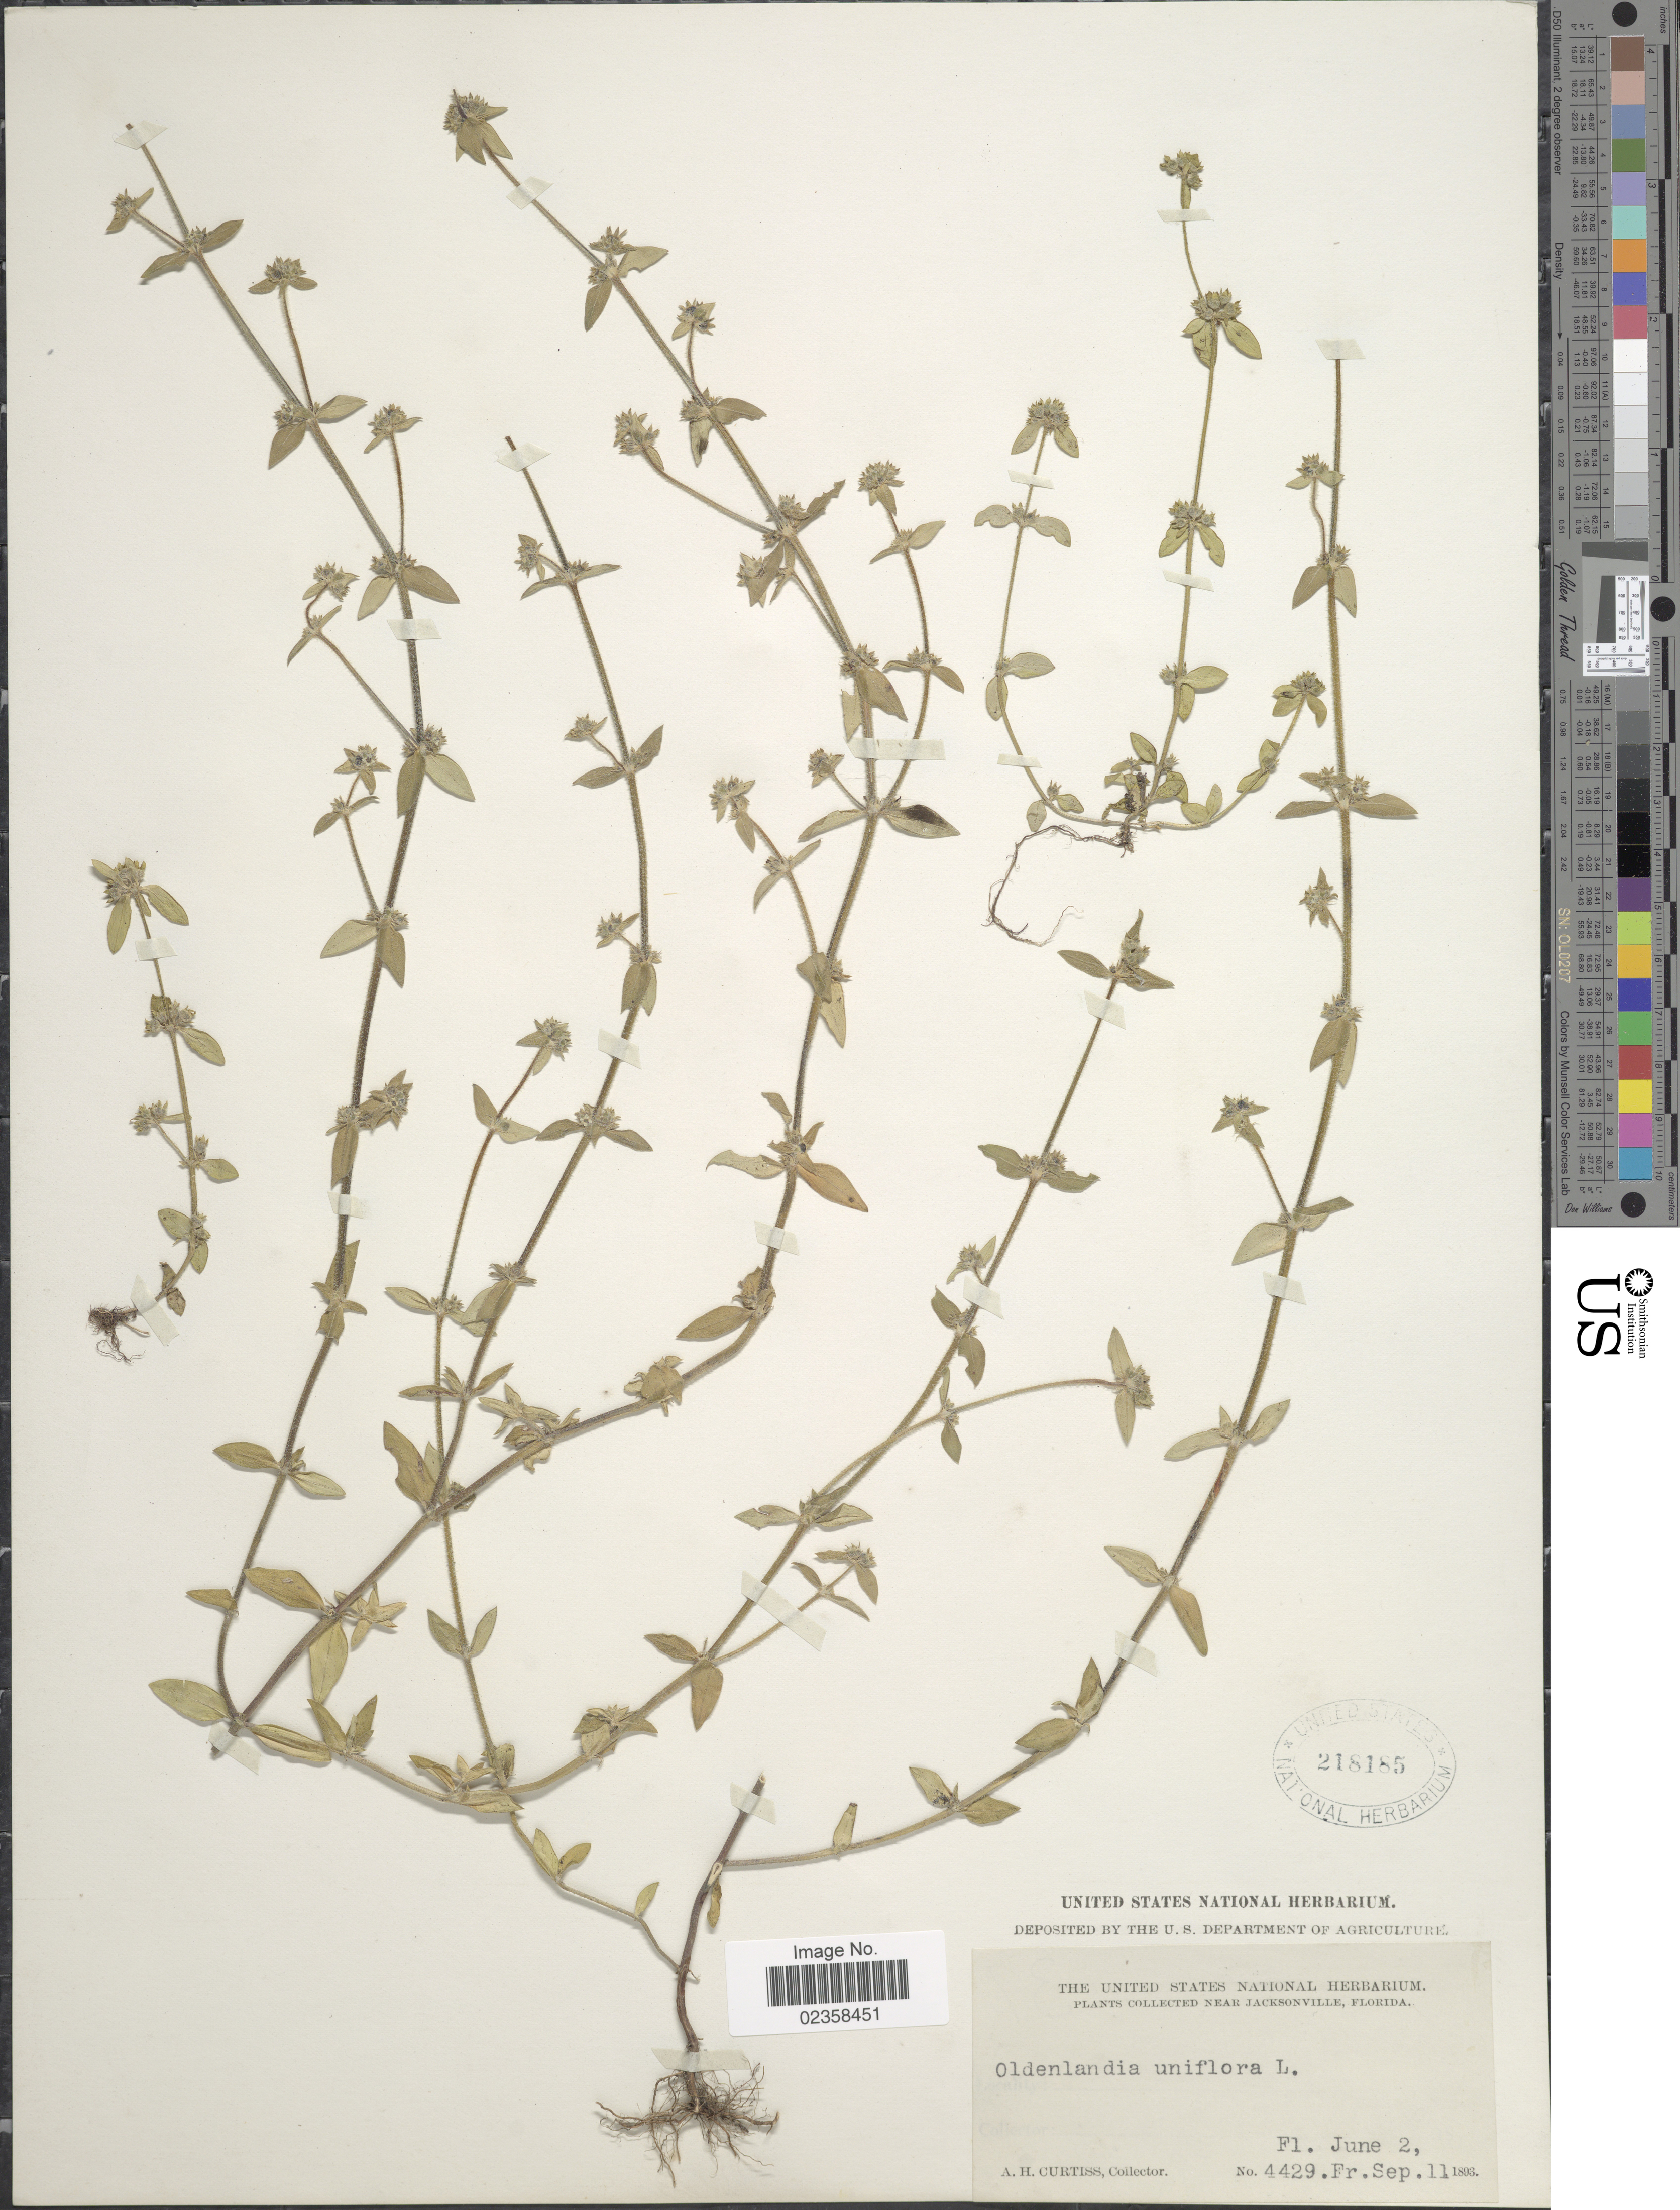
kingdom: Plantae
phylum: Tracheophyta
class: Magnoliopsida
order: Gentianales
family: Rubiaceae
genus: Oldenlandia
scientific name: Oldenlandia uniflora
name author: L.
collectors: A. H. Curtiss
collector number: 4429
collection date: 1893-09-11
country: United States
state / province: Florida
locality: Near Jacksonville, Florida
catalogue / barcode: US 218185